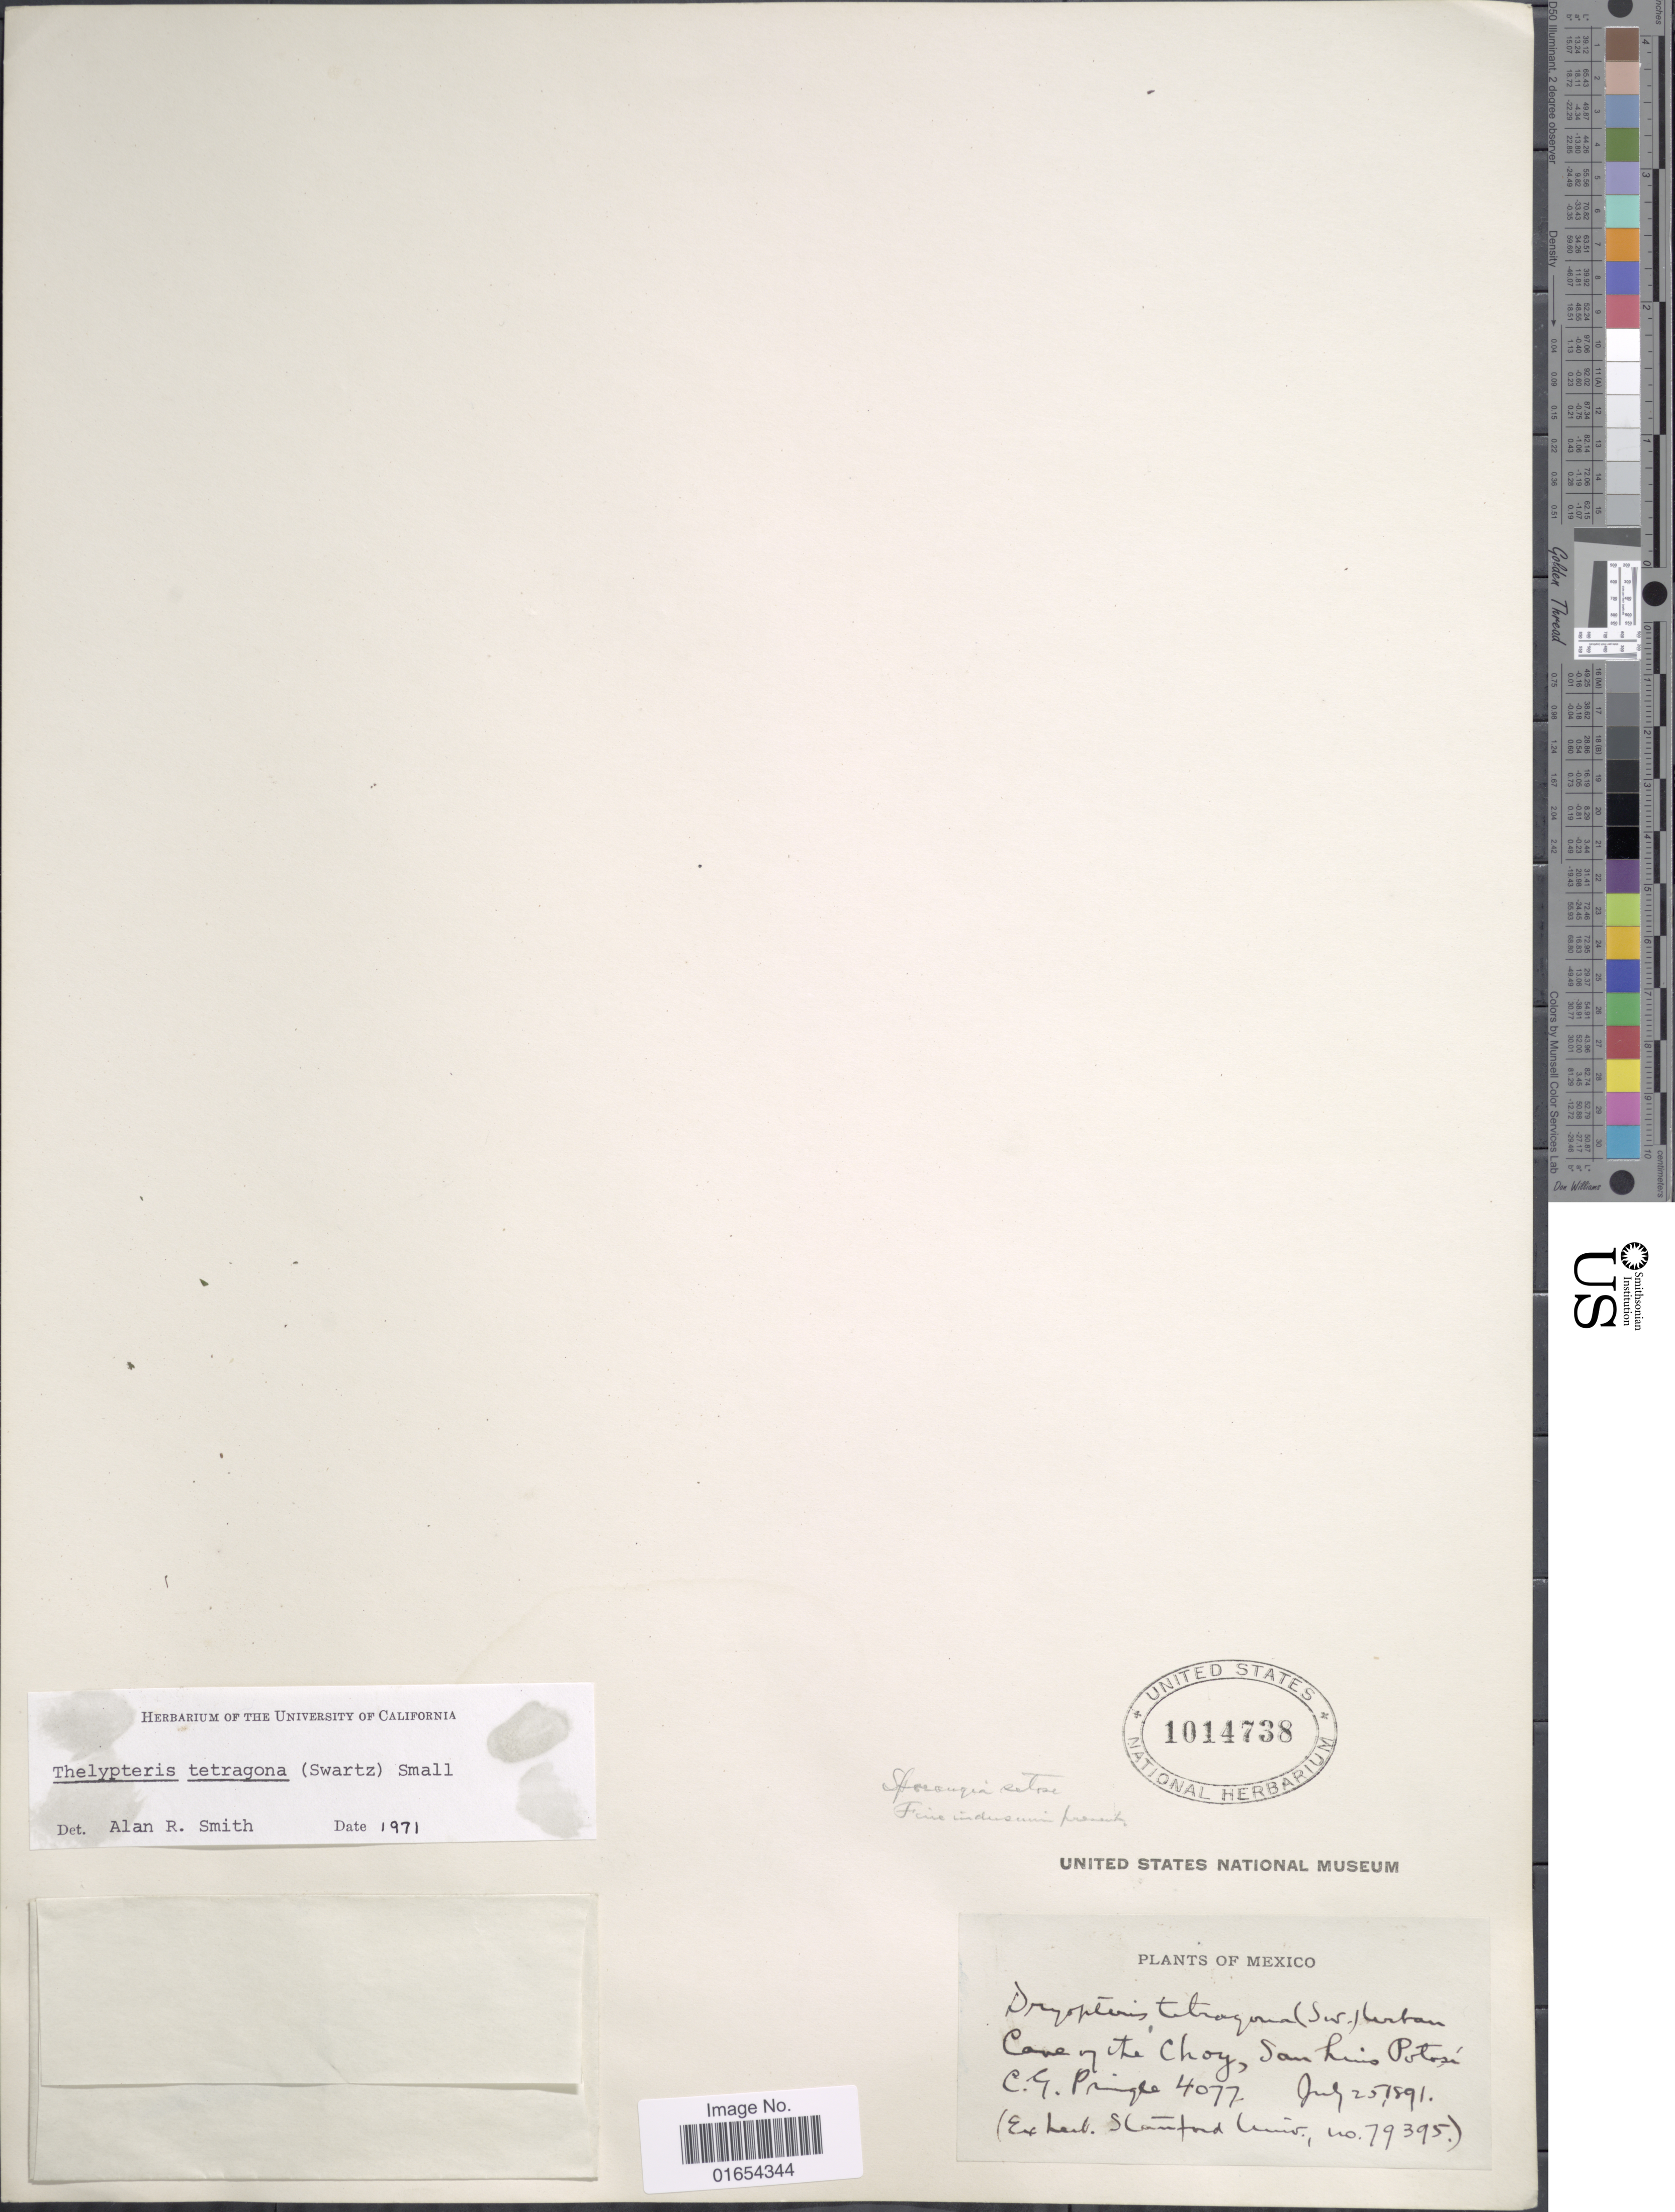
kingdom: Plantae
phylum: Tracheophyta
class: Polypodiopsida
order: Polypodiales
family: Thelypteridaceae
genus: Goniopteris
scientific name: Goniopteris tetragona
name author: (C. Presl) Sw.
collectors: C. G. Pringle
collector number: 4077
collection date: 1891-07-25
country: Mexico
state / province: San Luis Potosí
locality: Cave of the Choy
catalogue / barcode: US 1014738